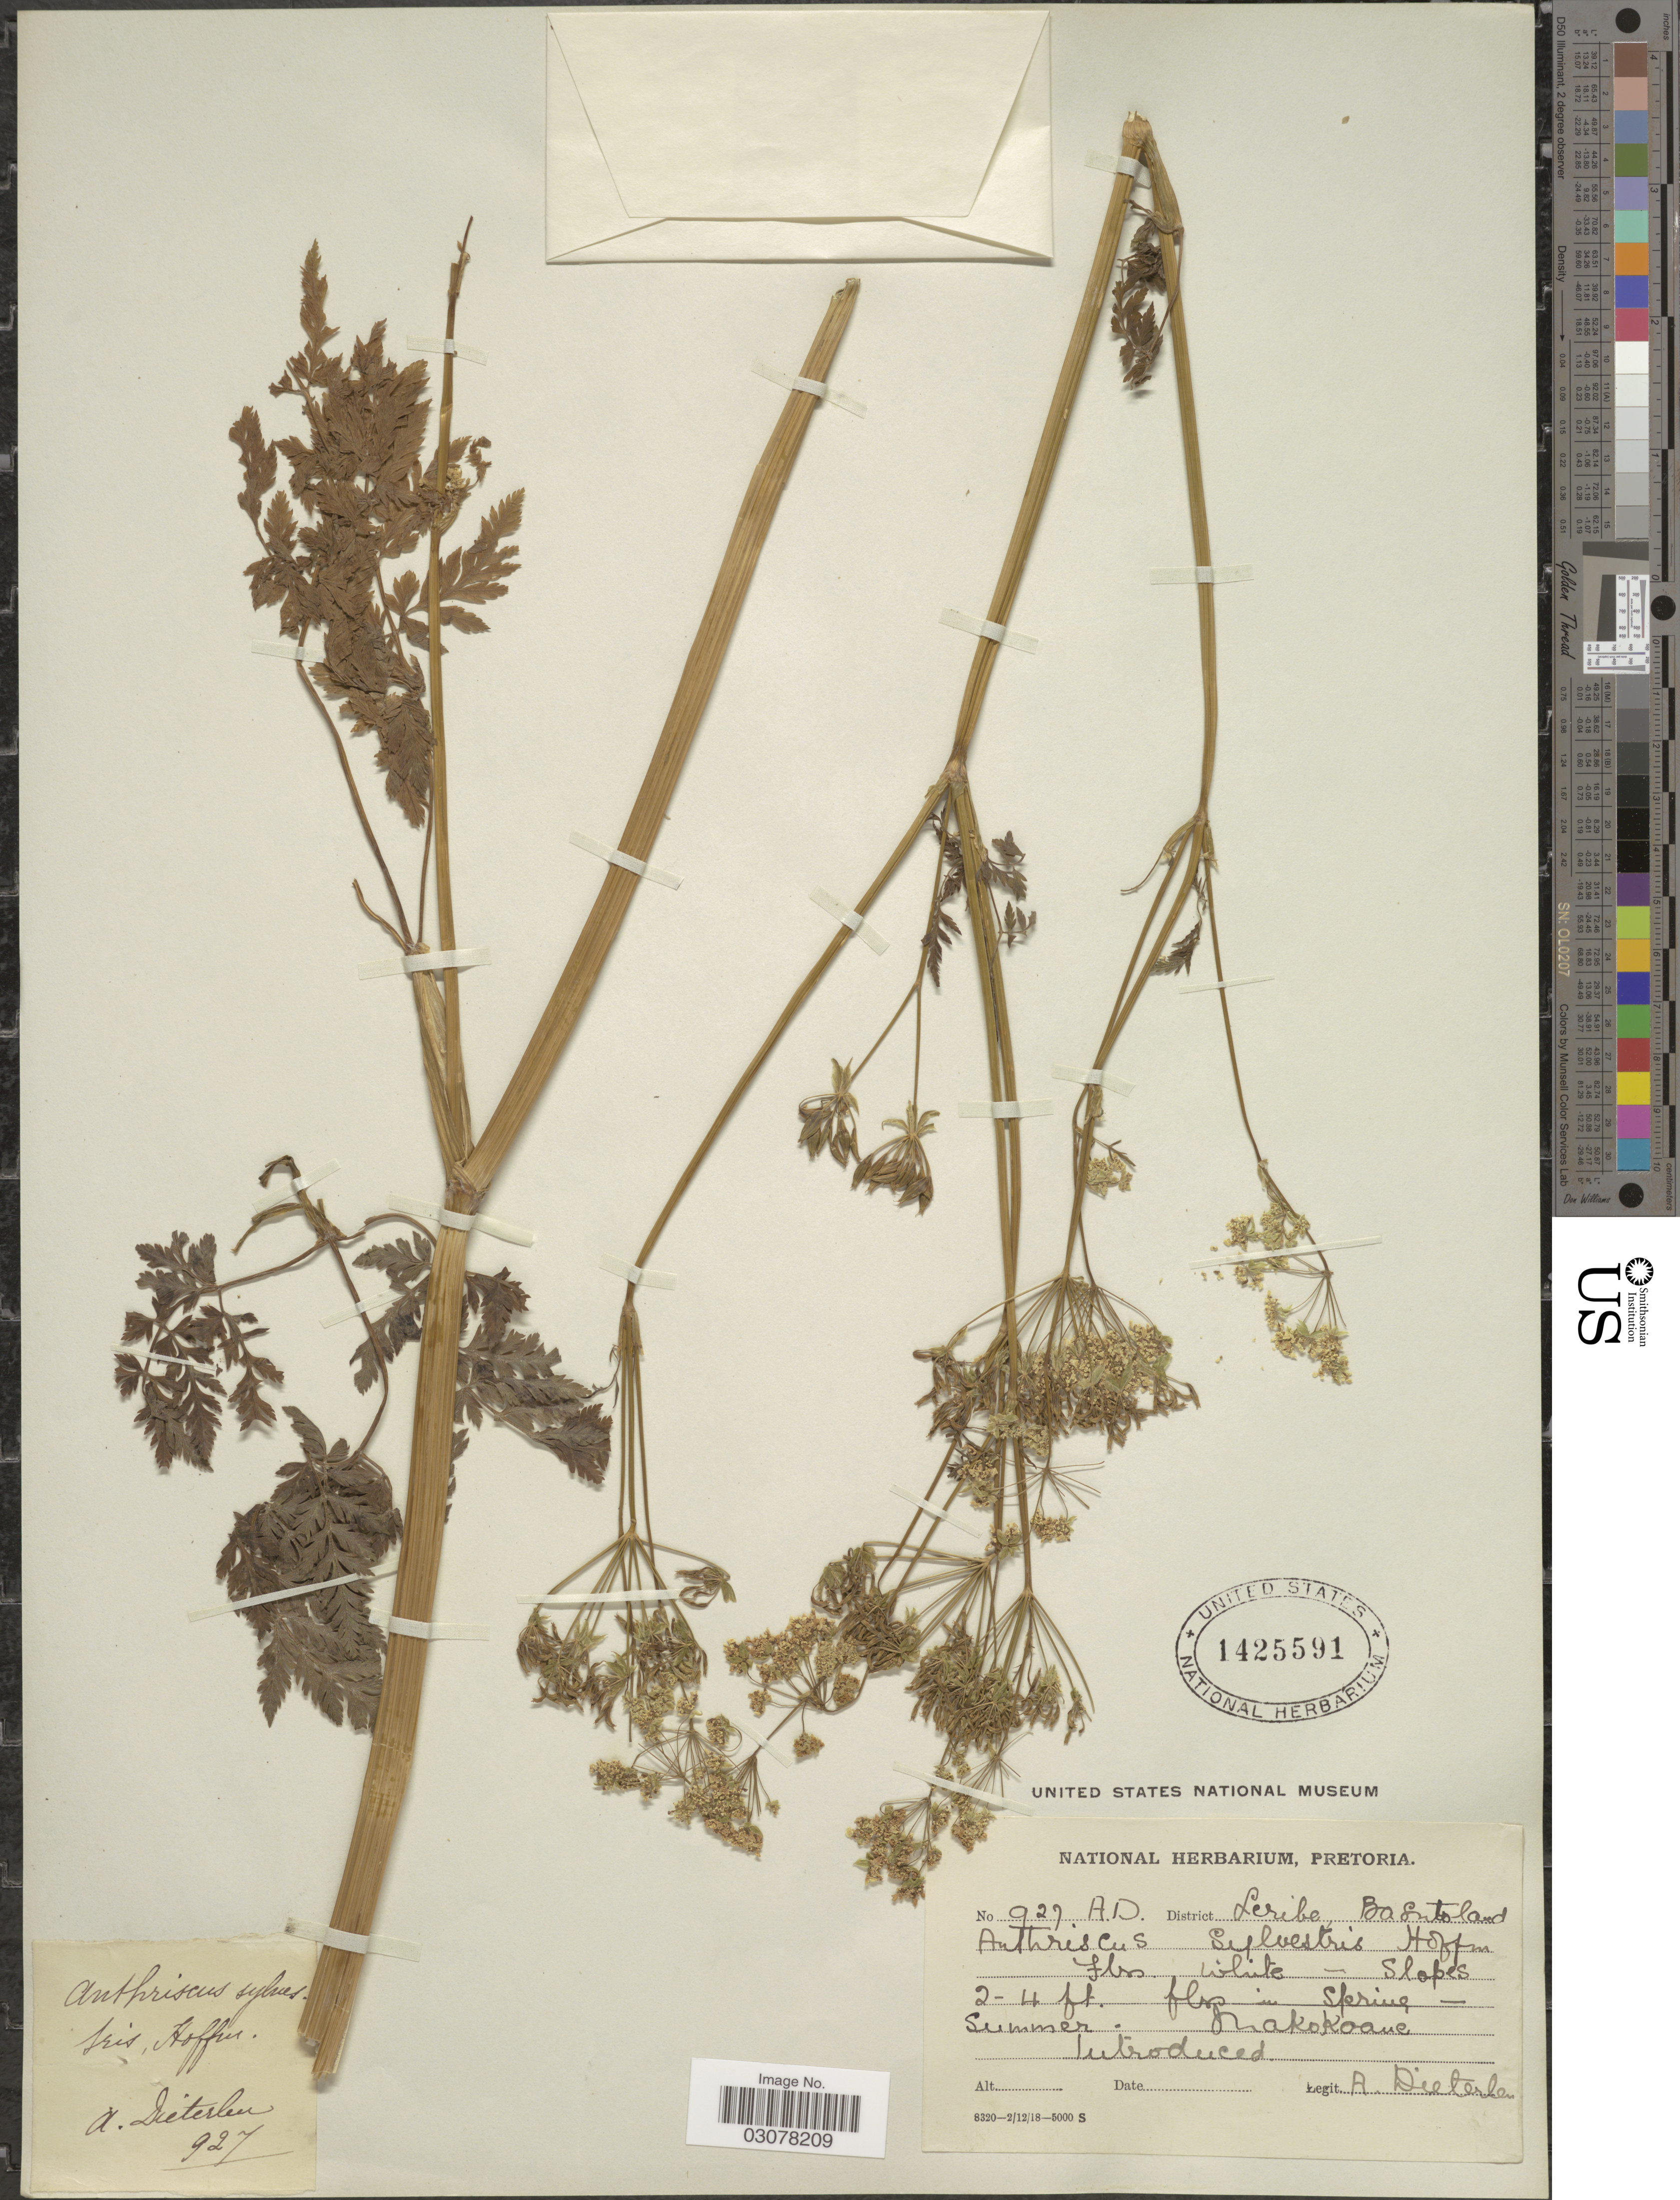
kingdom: Plantae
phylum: Tracheophyta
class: Magnoliopsida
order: Apiales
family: Apiaceae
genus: Anthriscus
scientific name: Anthriscus sylvestris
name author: (L.) Hoffm.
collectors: A. Dieterlen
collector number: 927A.D.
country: Lesotho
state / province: Leribe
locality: District Leribe, Basutoland.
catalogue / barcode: US 1425591